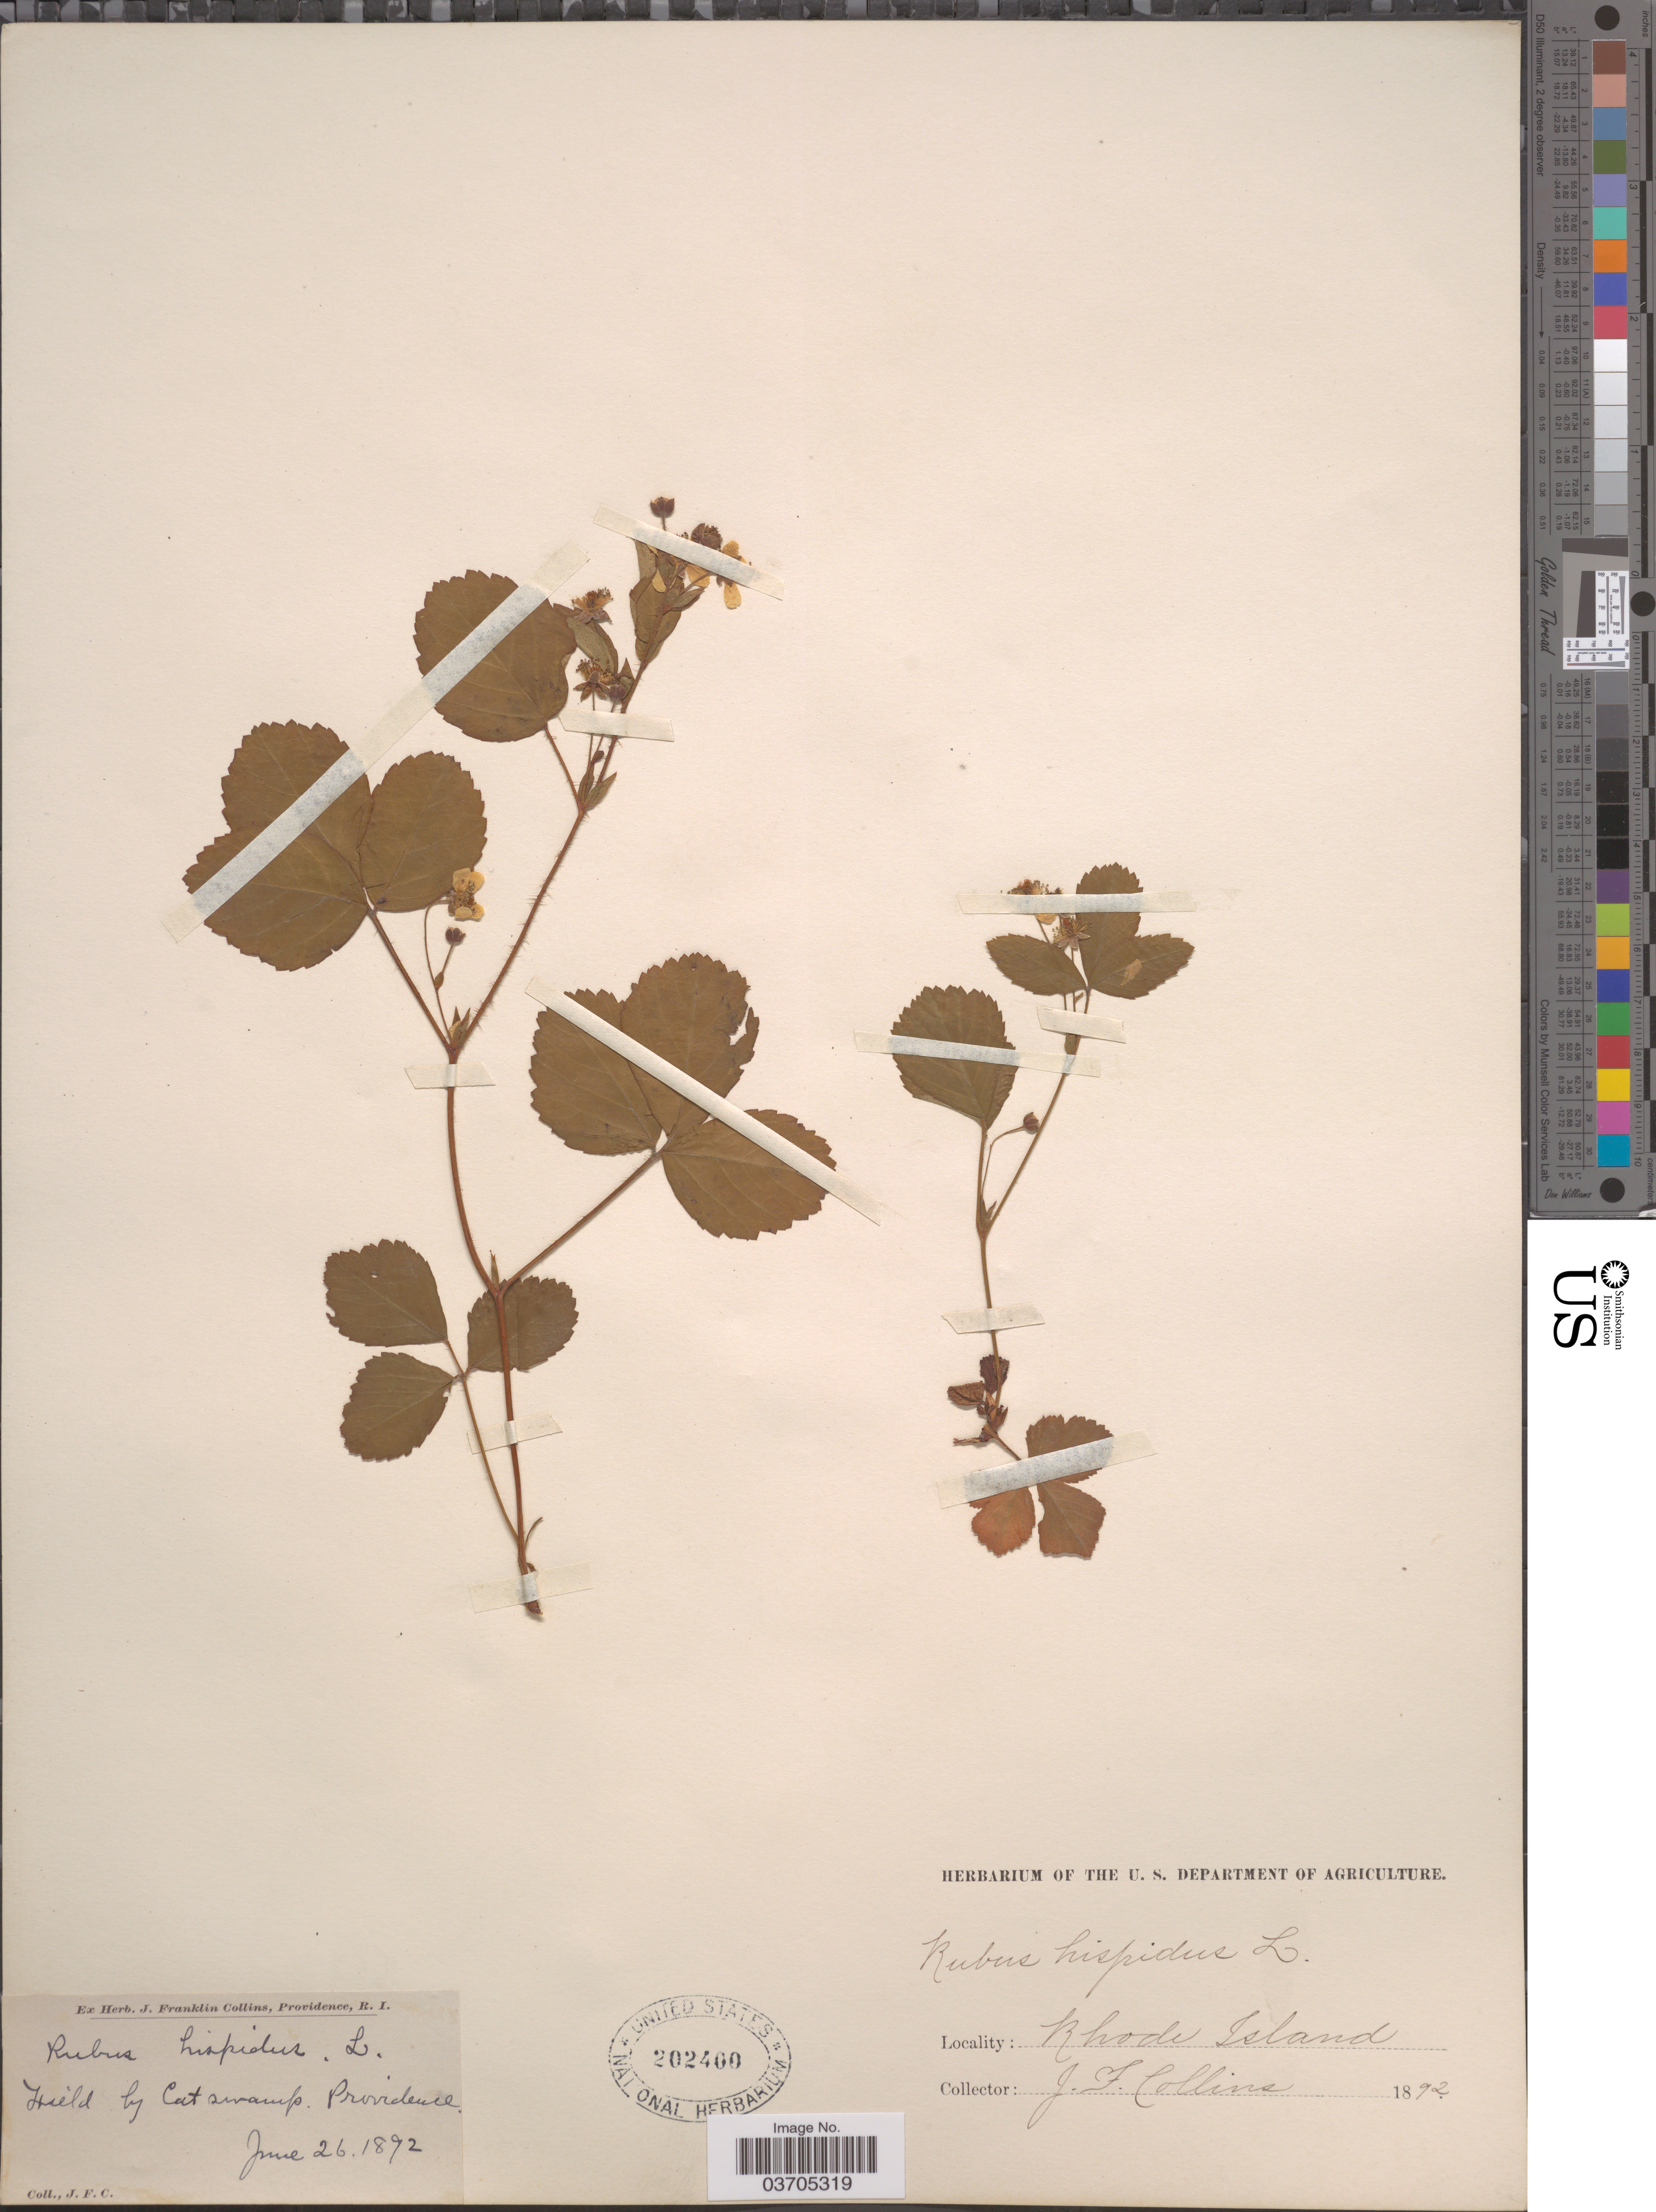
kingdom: Plantae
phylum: Tracheophyta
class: Magnoliopsida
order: Rosales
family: Rosaceae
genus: Rubus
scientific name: Rubus hispidus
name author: L.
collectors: J. Collins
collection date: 1892-06-26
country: United States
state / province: Rhode Island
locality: Field by Cat Swamp. Providence.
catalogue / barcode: US 202400